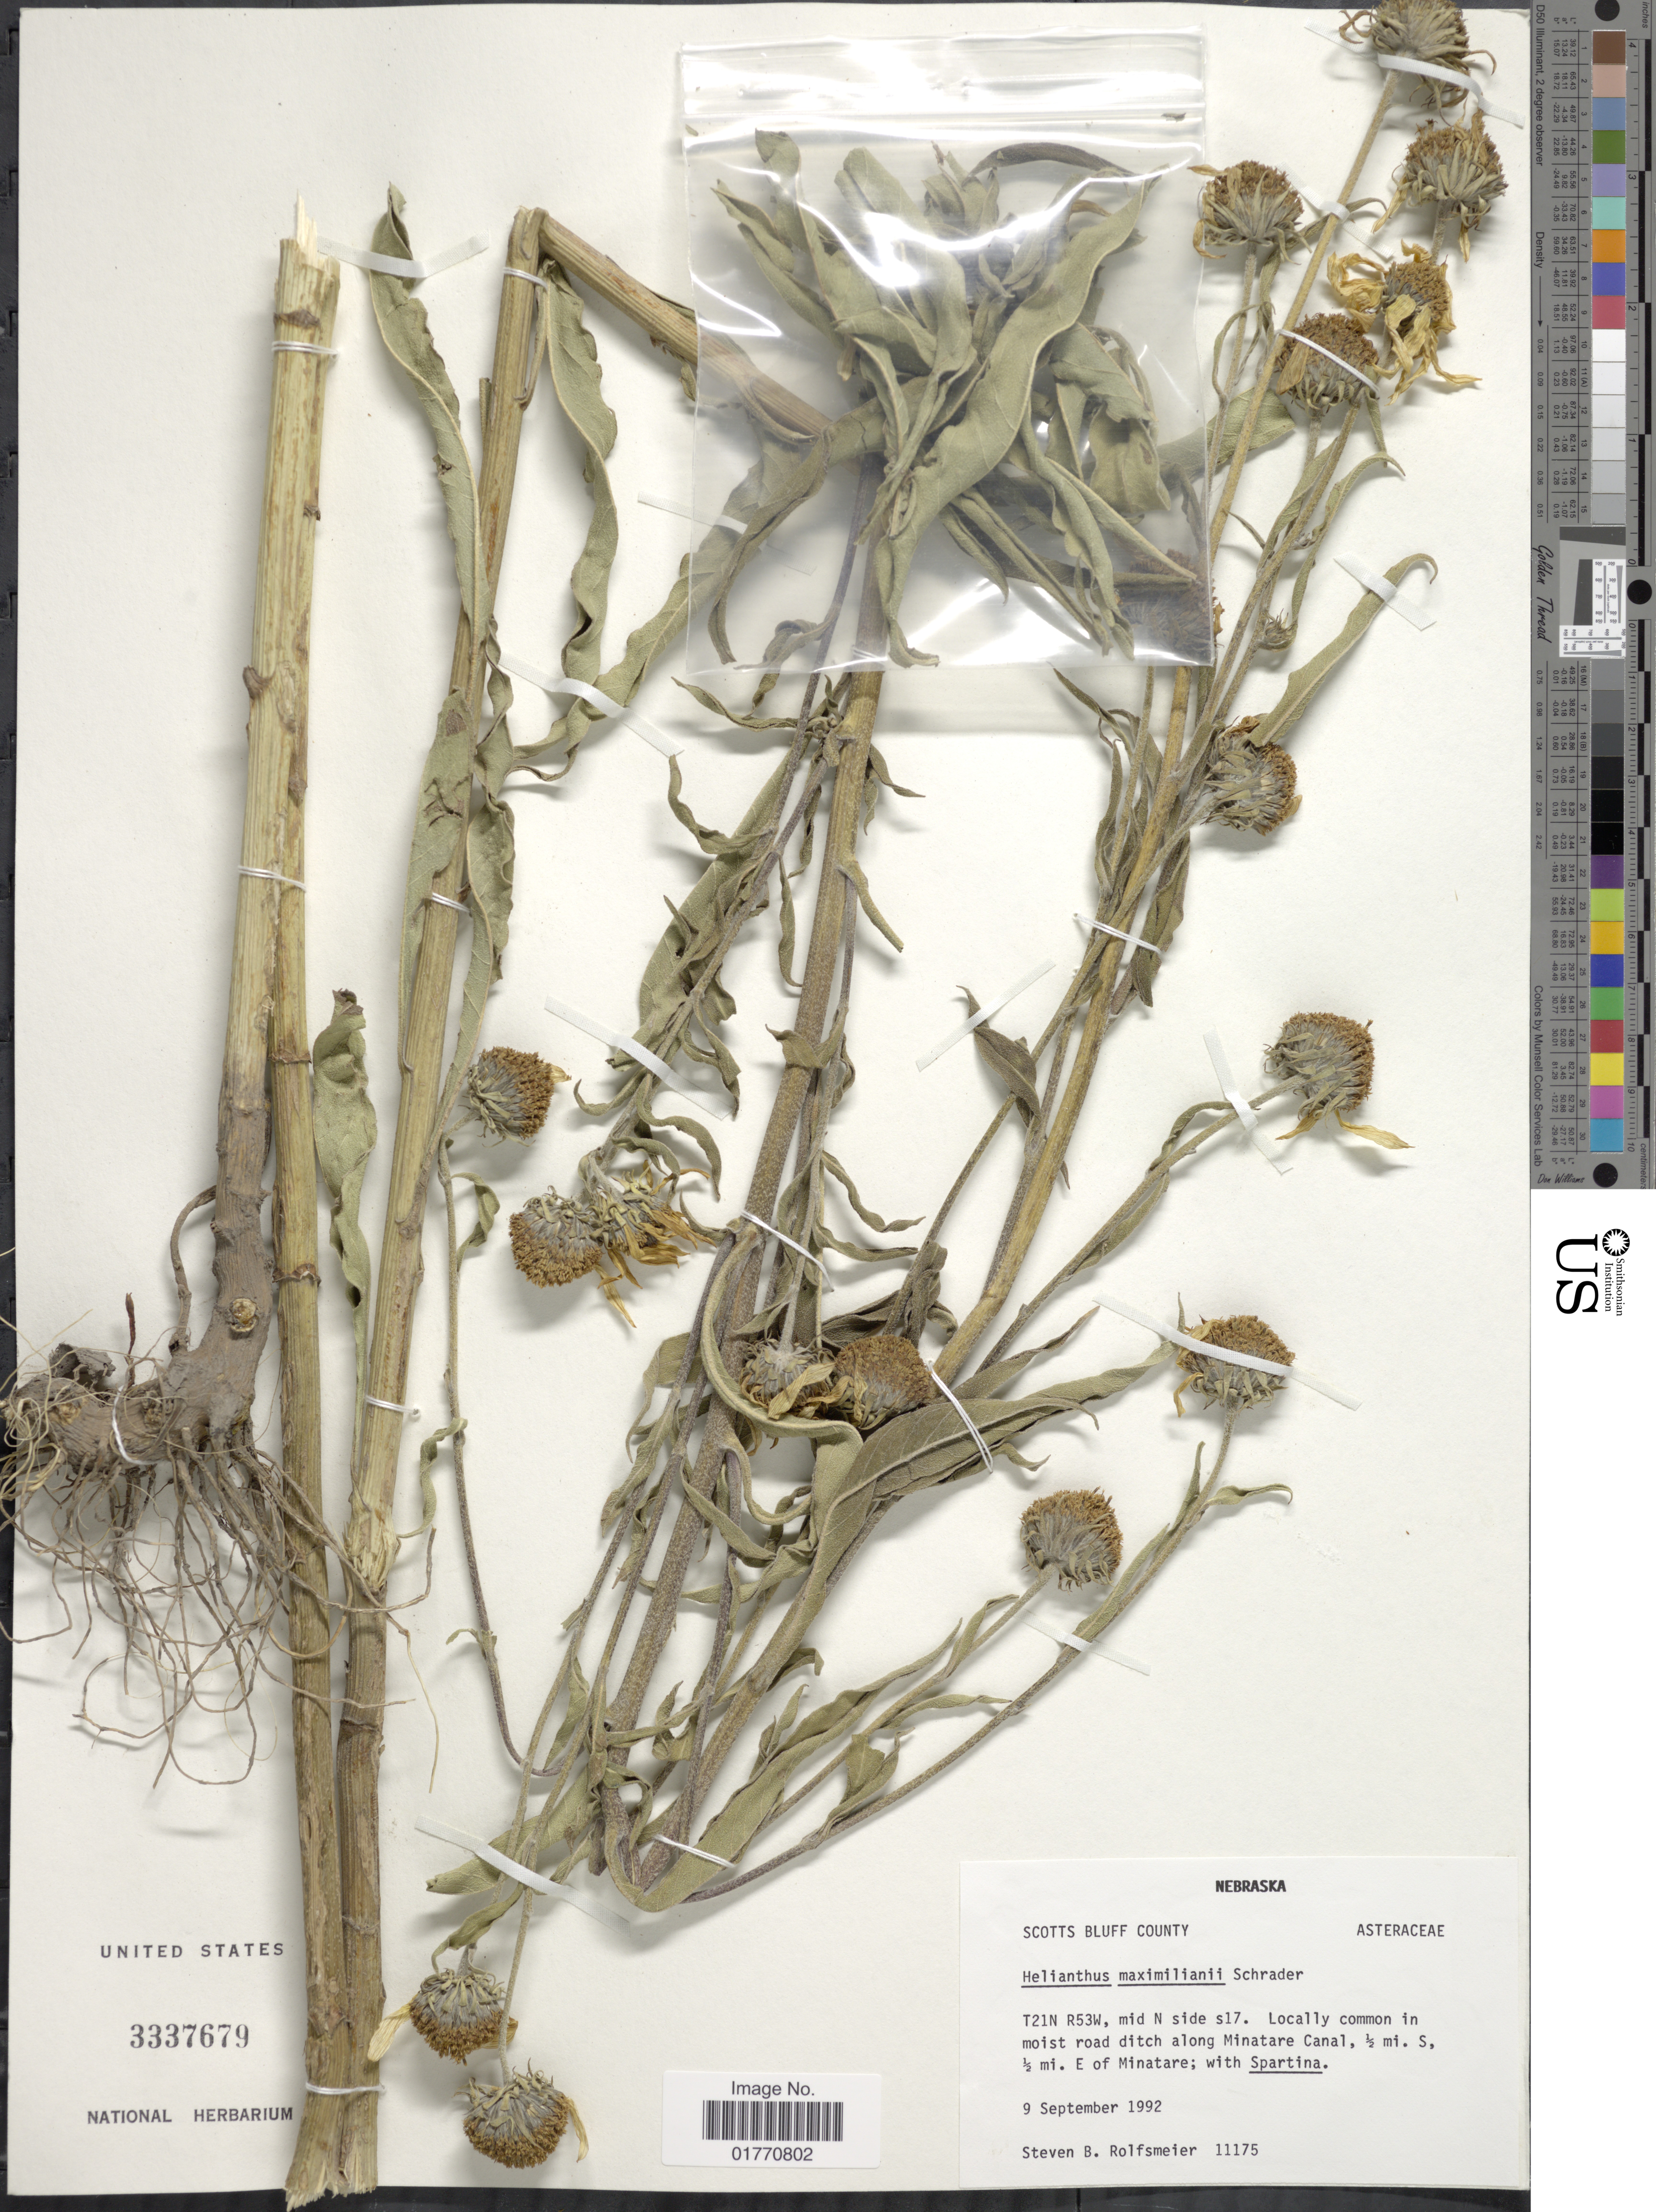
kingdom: Plantae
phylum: Tracheophyta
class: Magnoliopsida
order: Asterales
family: Asteraceae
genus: Helianthus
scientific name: Helianthus maximiliani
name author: Schrad.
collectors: S. Rolfsmeier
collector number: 11175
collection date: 1992-09-09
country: United States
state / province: Nebraska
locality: Scotts Bluff County, T21N R53W, mid N side s17, locally common in moist road ditch along Minatare Canal, 1/2 mi. S. 1/2 mi. E of Minatare.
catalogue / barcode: US 3337679